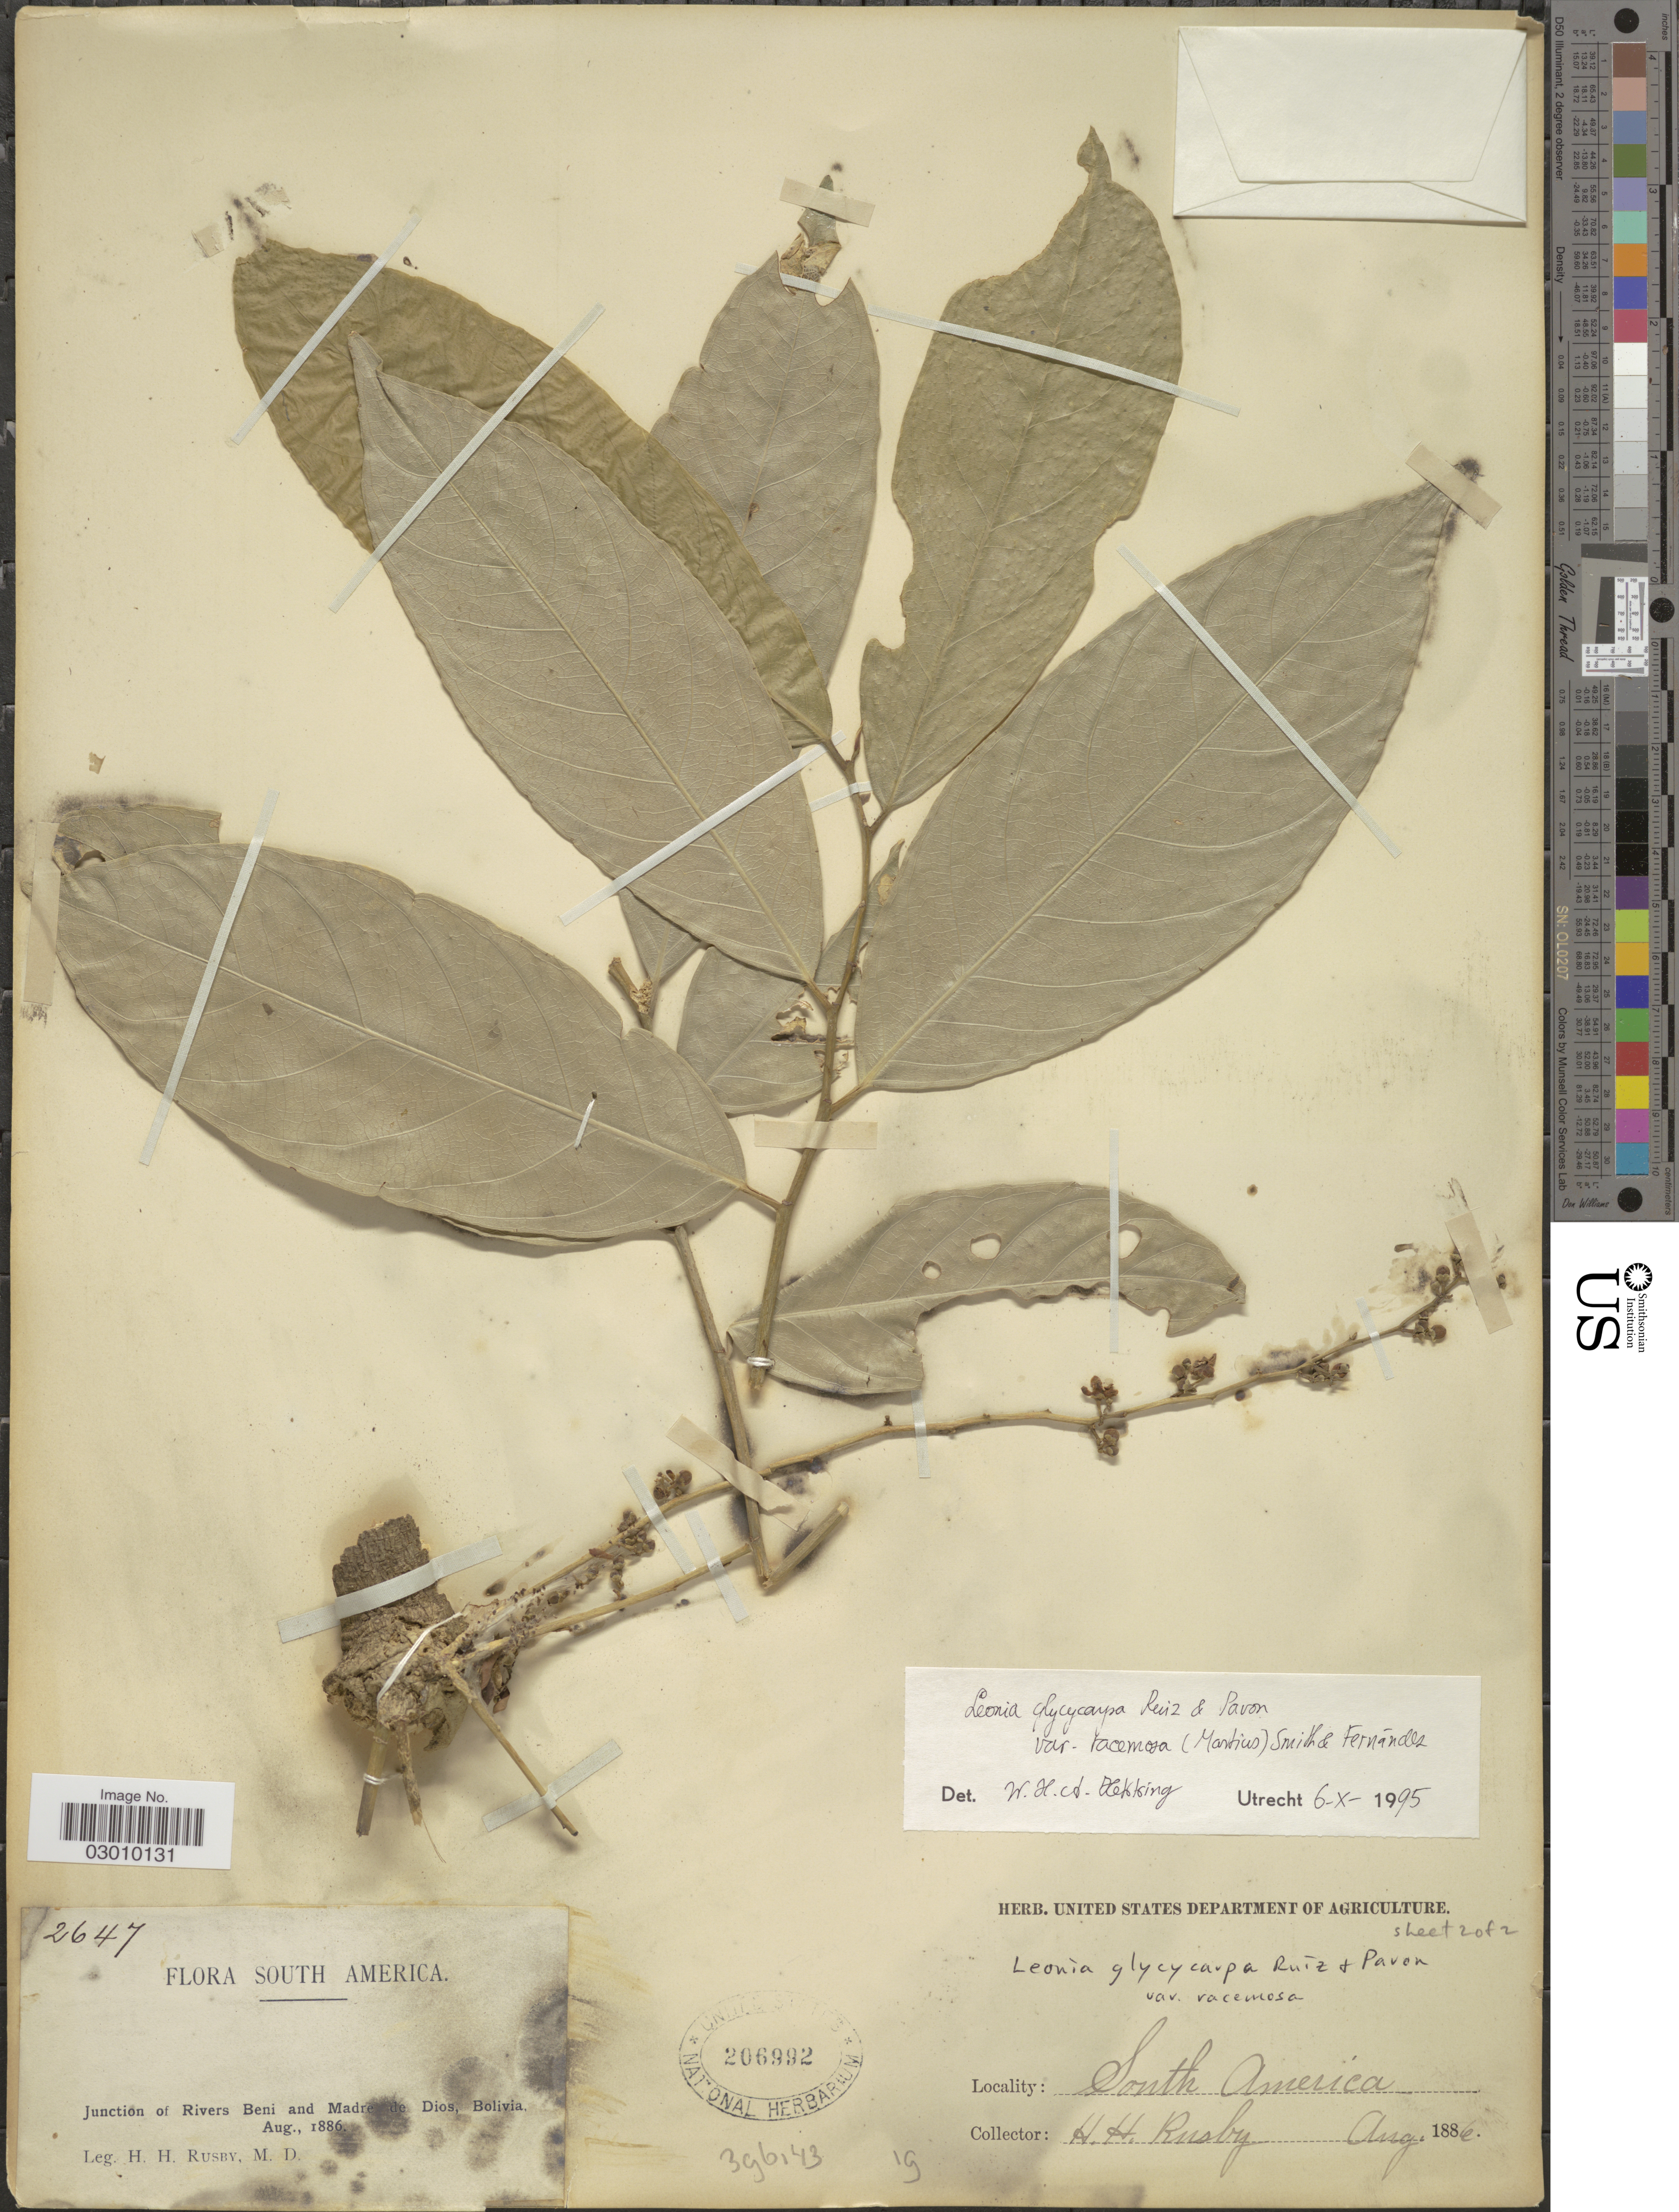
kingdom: Plantae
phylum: Tracheophyta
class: Magnoliopsida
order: Malpighiales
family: Violaceae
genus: Leonia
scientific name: Leonia glycycarpa var. racemosa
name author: (Mart.) L.B. Sm. & A. Fernández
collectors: H. H. Rusby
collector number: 2647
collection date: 1886-08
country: Bolivia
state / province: Beni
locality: Junction of Rivers Beni and Madre de Dios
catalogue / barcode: US 206992